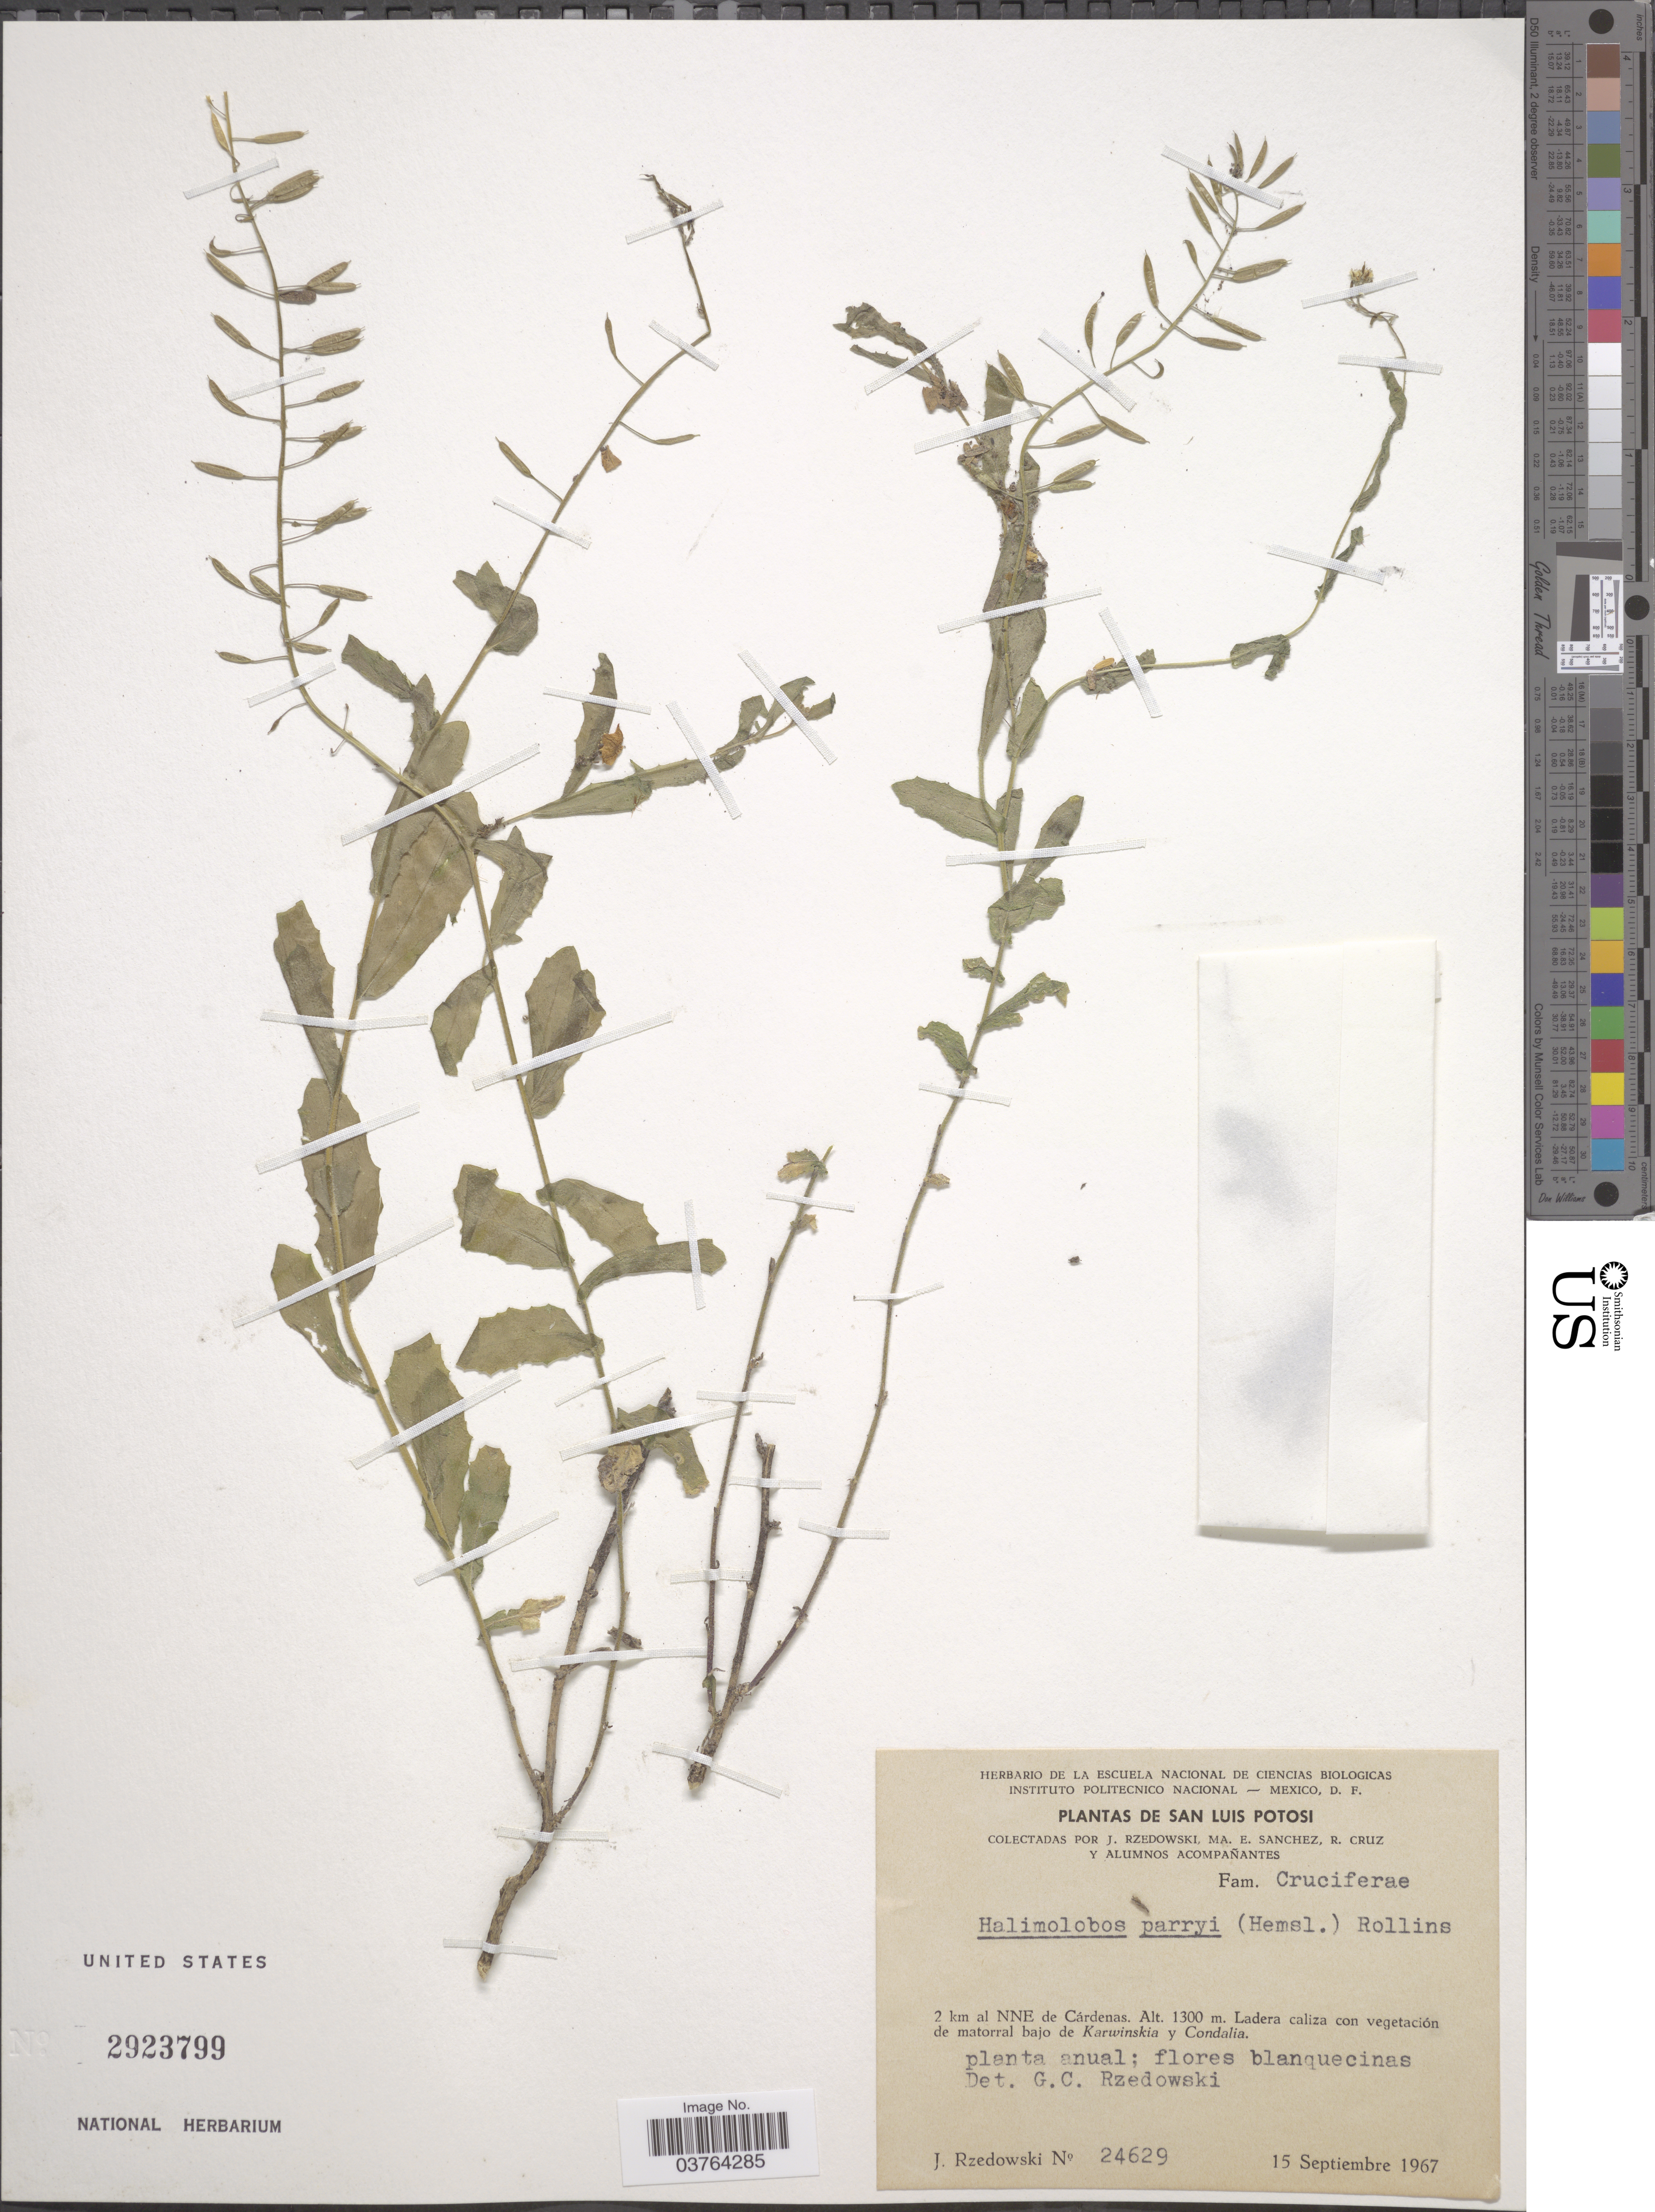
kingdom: Plantae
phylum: Tracheophyta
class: Magnoliopsida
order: Brassicales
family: Brassicaceae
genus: Halimolobos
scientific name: Halimolobos parryi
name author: Rollins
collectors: J. Rzedowski, Sánchez, MA. E., R. Cruz & Alumnos Acompañantes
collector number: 24629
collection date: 1967-09-15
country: Mexico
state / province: San Luis Potosí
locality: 2 km al NNE de Cárdenas.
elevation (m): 1300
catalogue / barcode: US 2923799